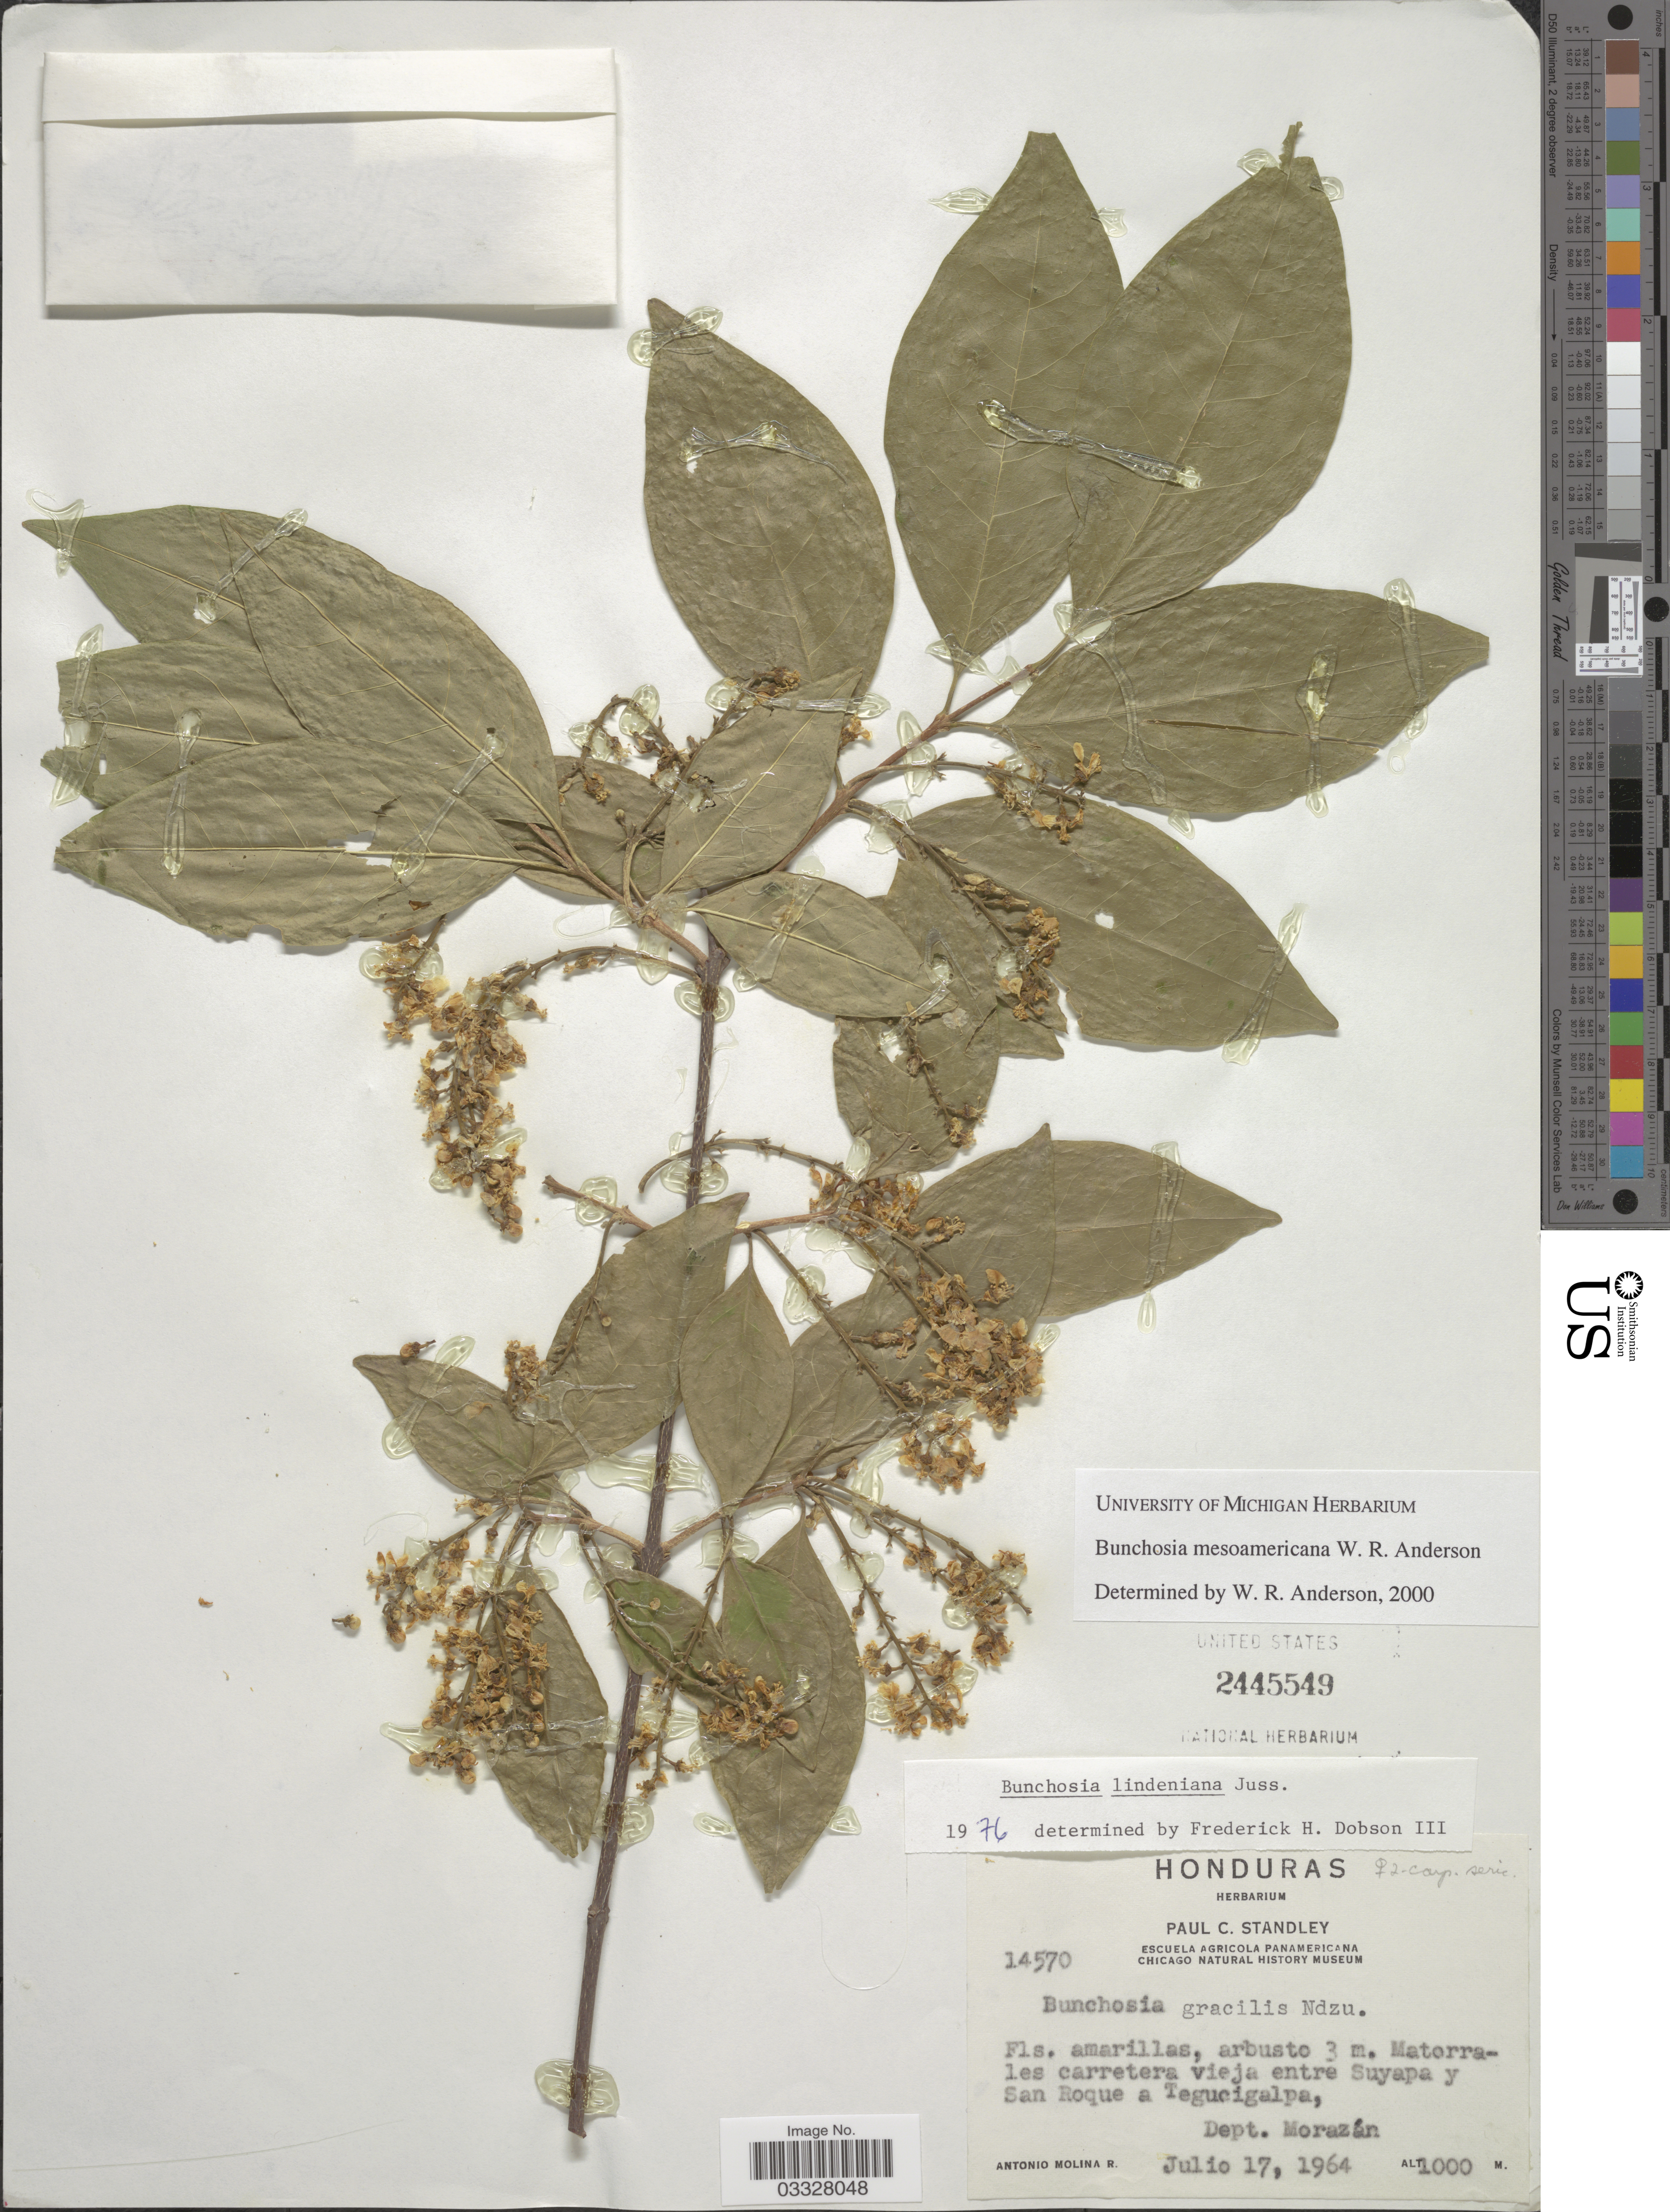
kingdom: Plantae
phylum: Tracheophyta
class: Magnoliopsida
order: Malpighiales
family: Malpighiaceae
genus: Bunchosia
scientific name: Bunchosia mesoamericana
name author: W.R. Anderson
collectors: A. Molina R.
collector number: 14570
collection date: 1964-07-17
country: Honduras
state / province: Fco. Morazán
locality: Matorrales carretera vieja entre Suyapa y San Roque a Tegucigalpa, Dept. Morazán.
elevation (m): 1000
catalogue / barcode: US 2445549